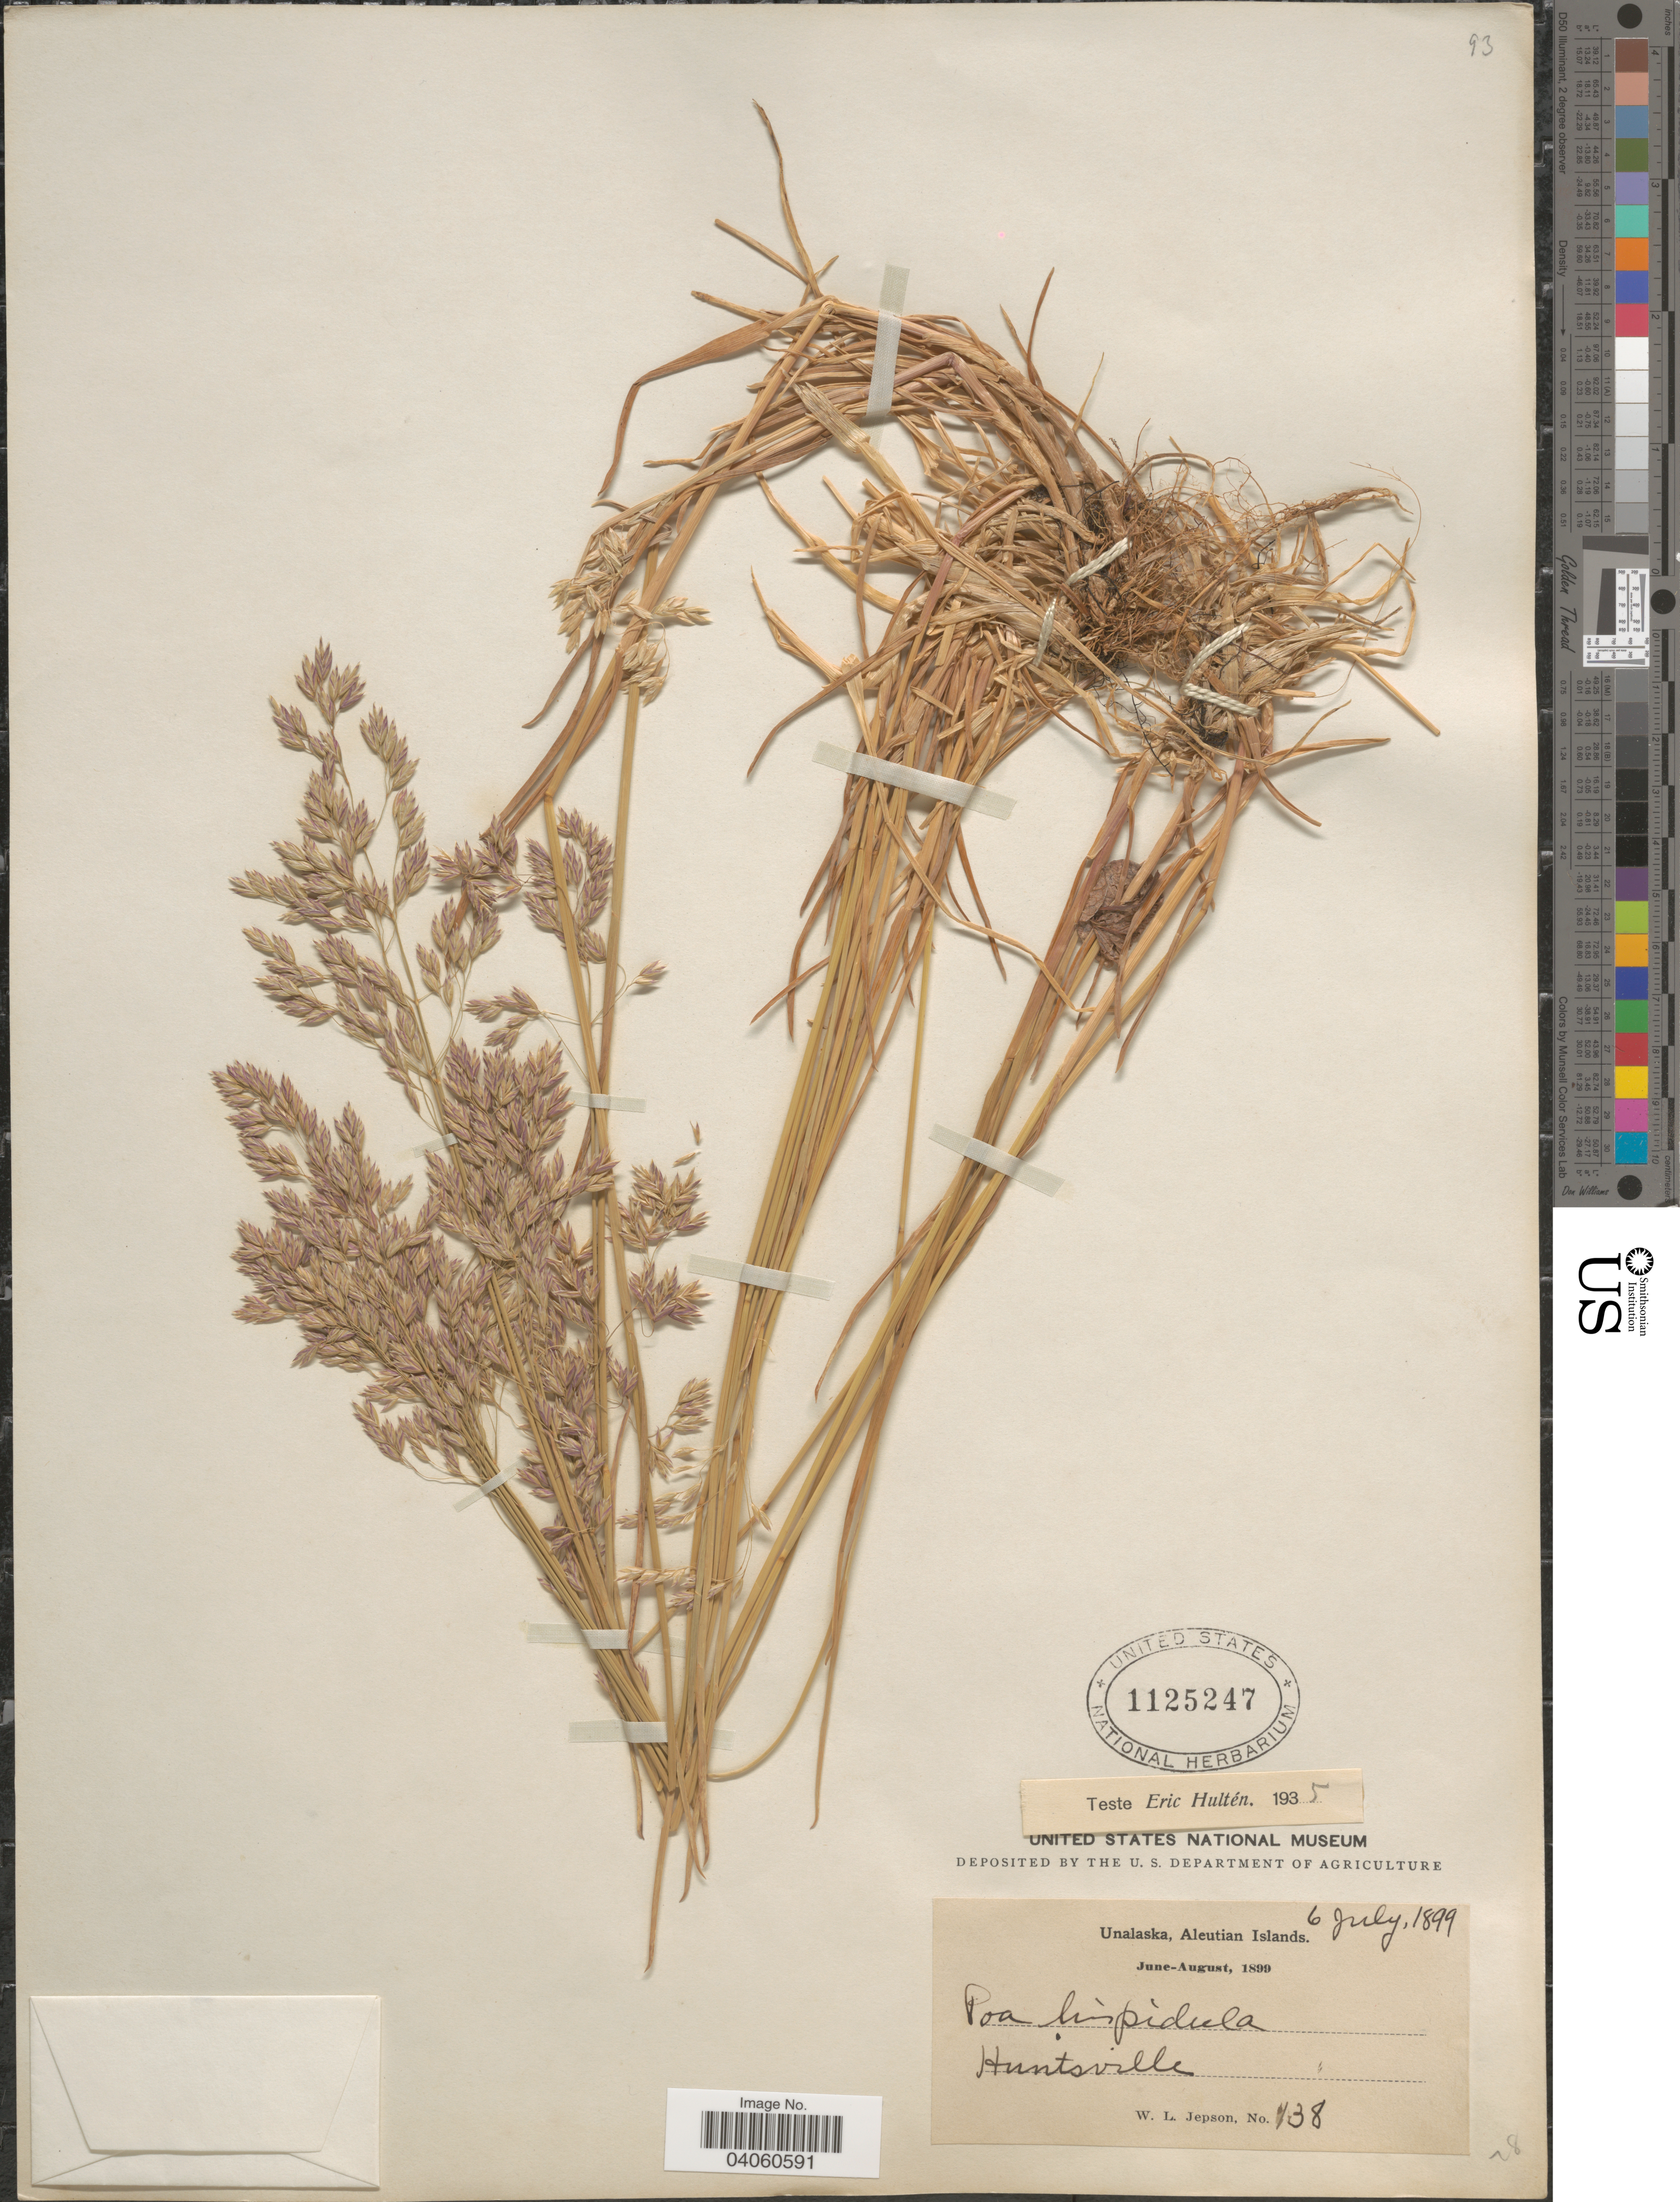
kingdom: Plantae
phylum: Tracheophyta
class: Liliopsida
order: Poales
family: Poaceae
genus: Poa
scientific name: Poa macrocalyx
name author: Trautv. & C.A. Mey.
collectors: W. L. Jepson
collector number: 138*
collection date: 1899-07-06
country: United States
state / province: Alaska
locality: Unalaska, Aleutian Islands. Huntsville.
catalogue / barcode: US 1125247